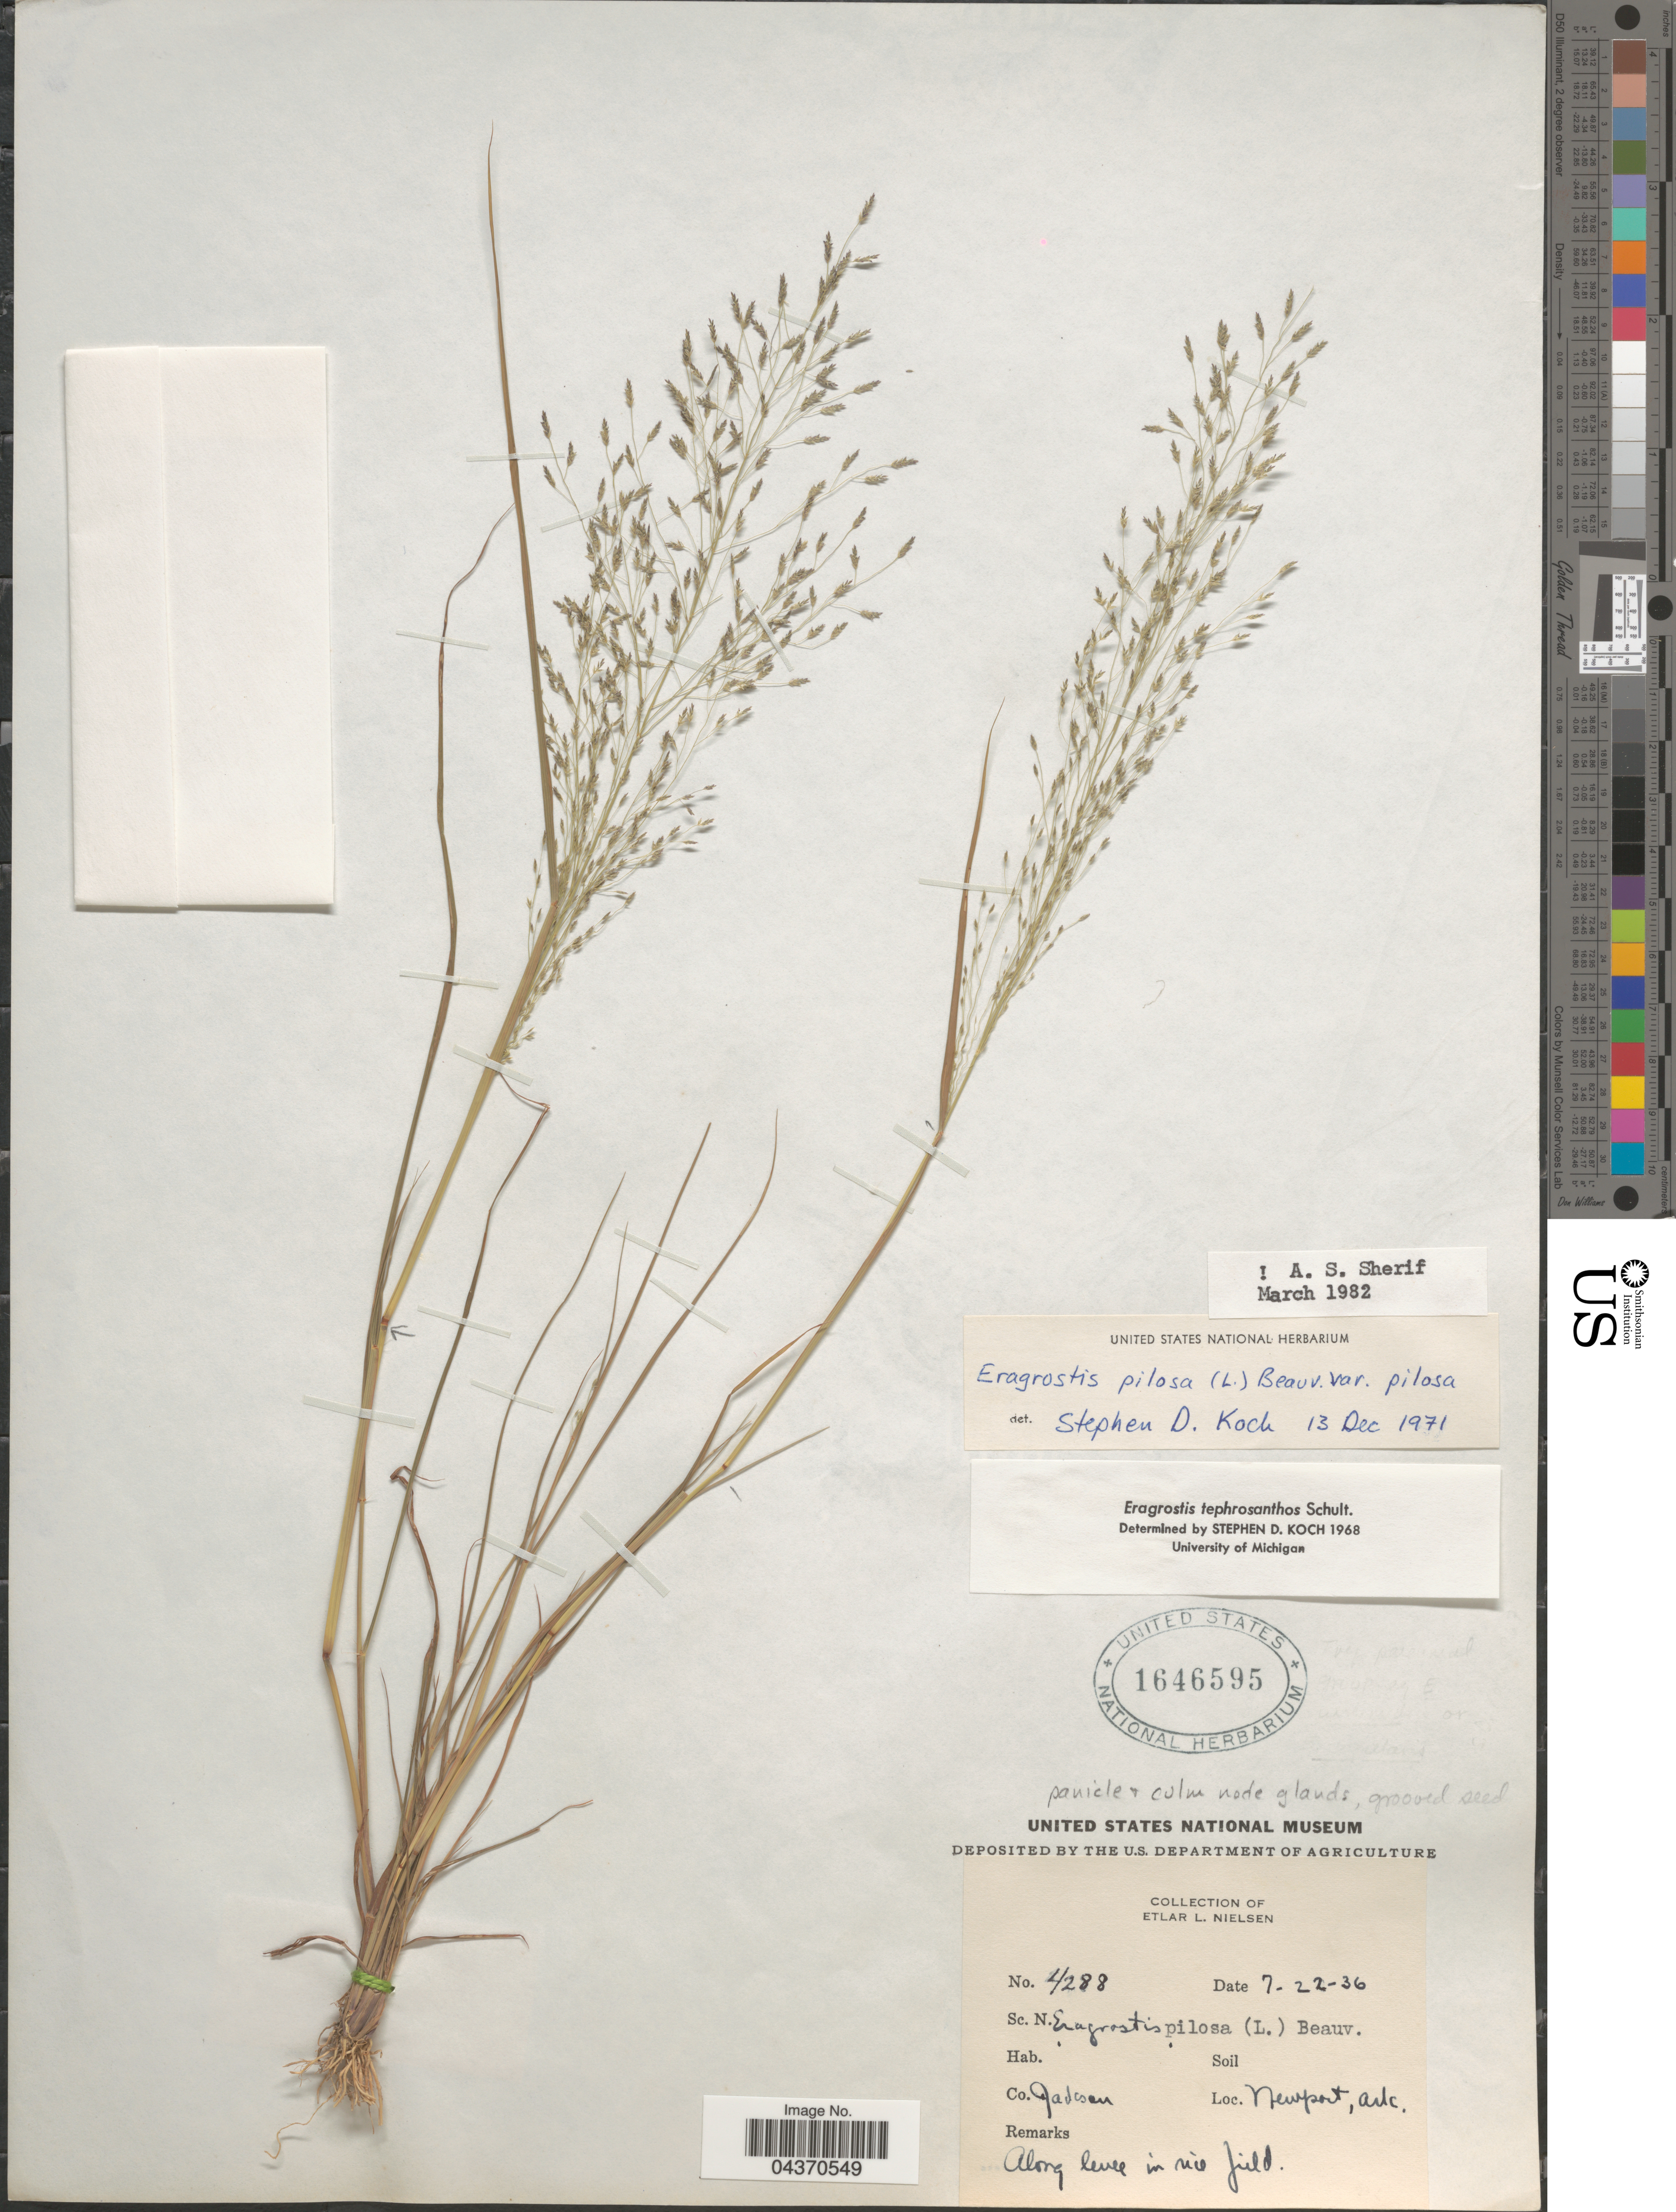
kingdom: Plantae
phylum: Tracheophyta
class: Liliopsida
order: Poales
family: Poaceae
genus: Eragrostis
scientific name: Eragrostis pilosa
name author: (L.) P. Beauv.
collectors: E. L. Nielsen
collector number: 4288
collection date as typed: Transcribed d/m/y: 22/7/36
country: United States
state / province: Arkansas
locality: Co. Jackson. Newport. Along levee in rice field.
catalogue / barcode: US 1646595